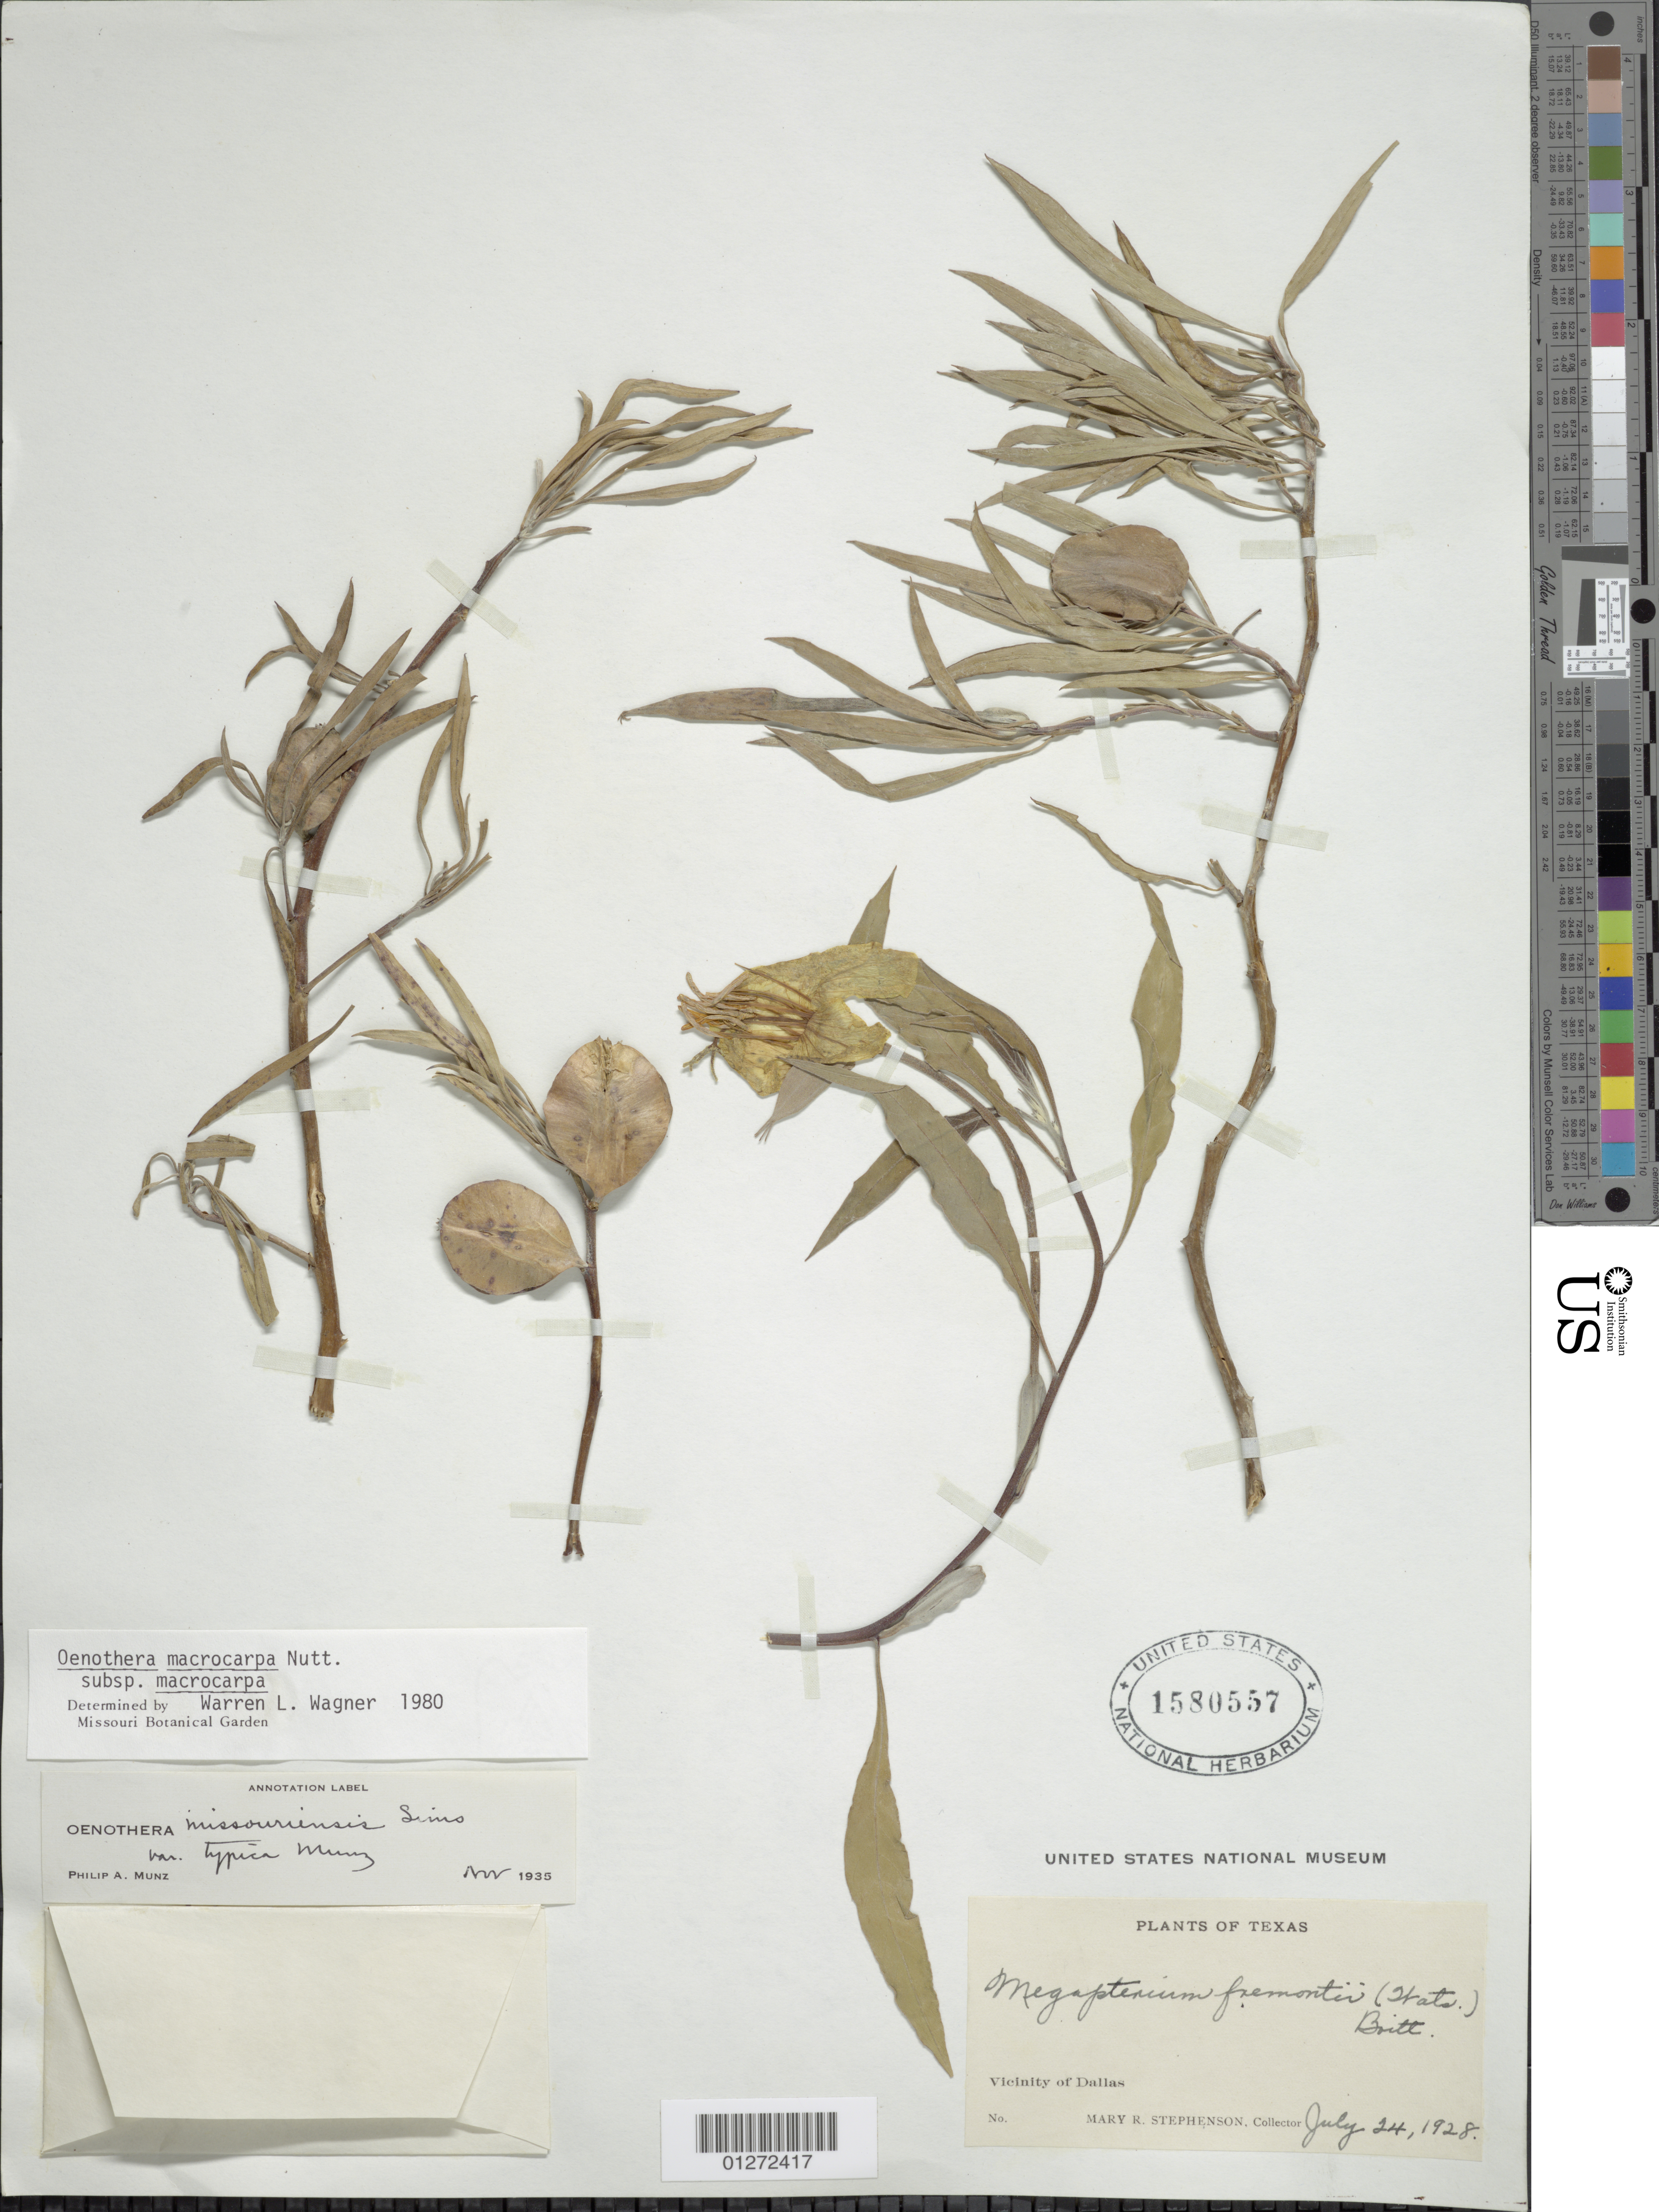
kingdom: Plantae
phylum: Tracheophyta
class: Magnoliopsida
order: Myrtales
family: Onagraceae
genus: Oenothera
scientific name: Oenothera macrocarpa subsp. macrocarpa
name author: Nutt.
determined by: Wagner, W. L., (BOT), Smithsonian Institution - National Museum of Natural History (UNITED STATES)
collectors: M. R. Stephenson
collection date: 1928-07-24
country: United States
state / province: Texas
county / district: Dallas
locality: Vicinity of Dallas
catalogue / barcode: US 1580557